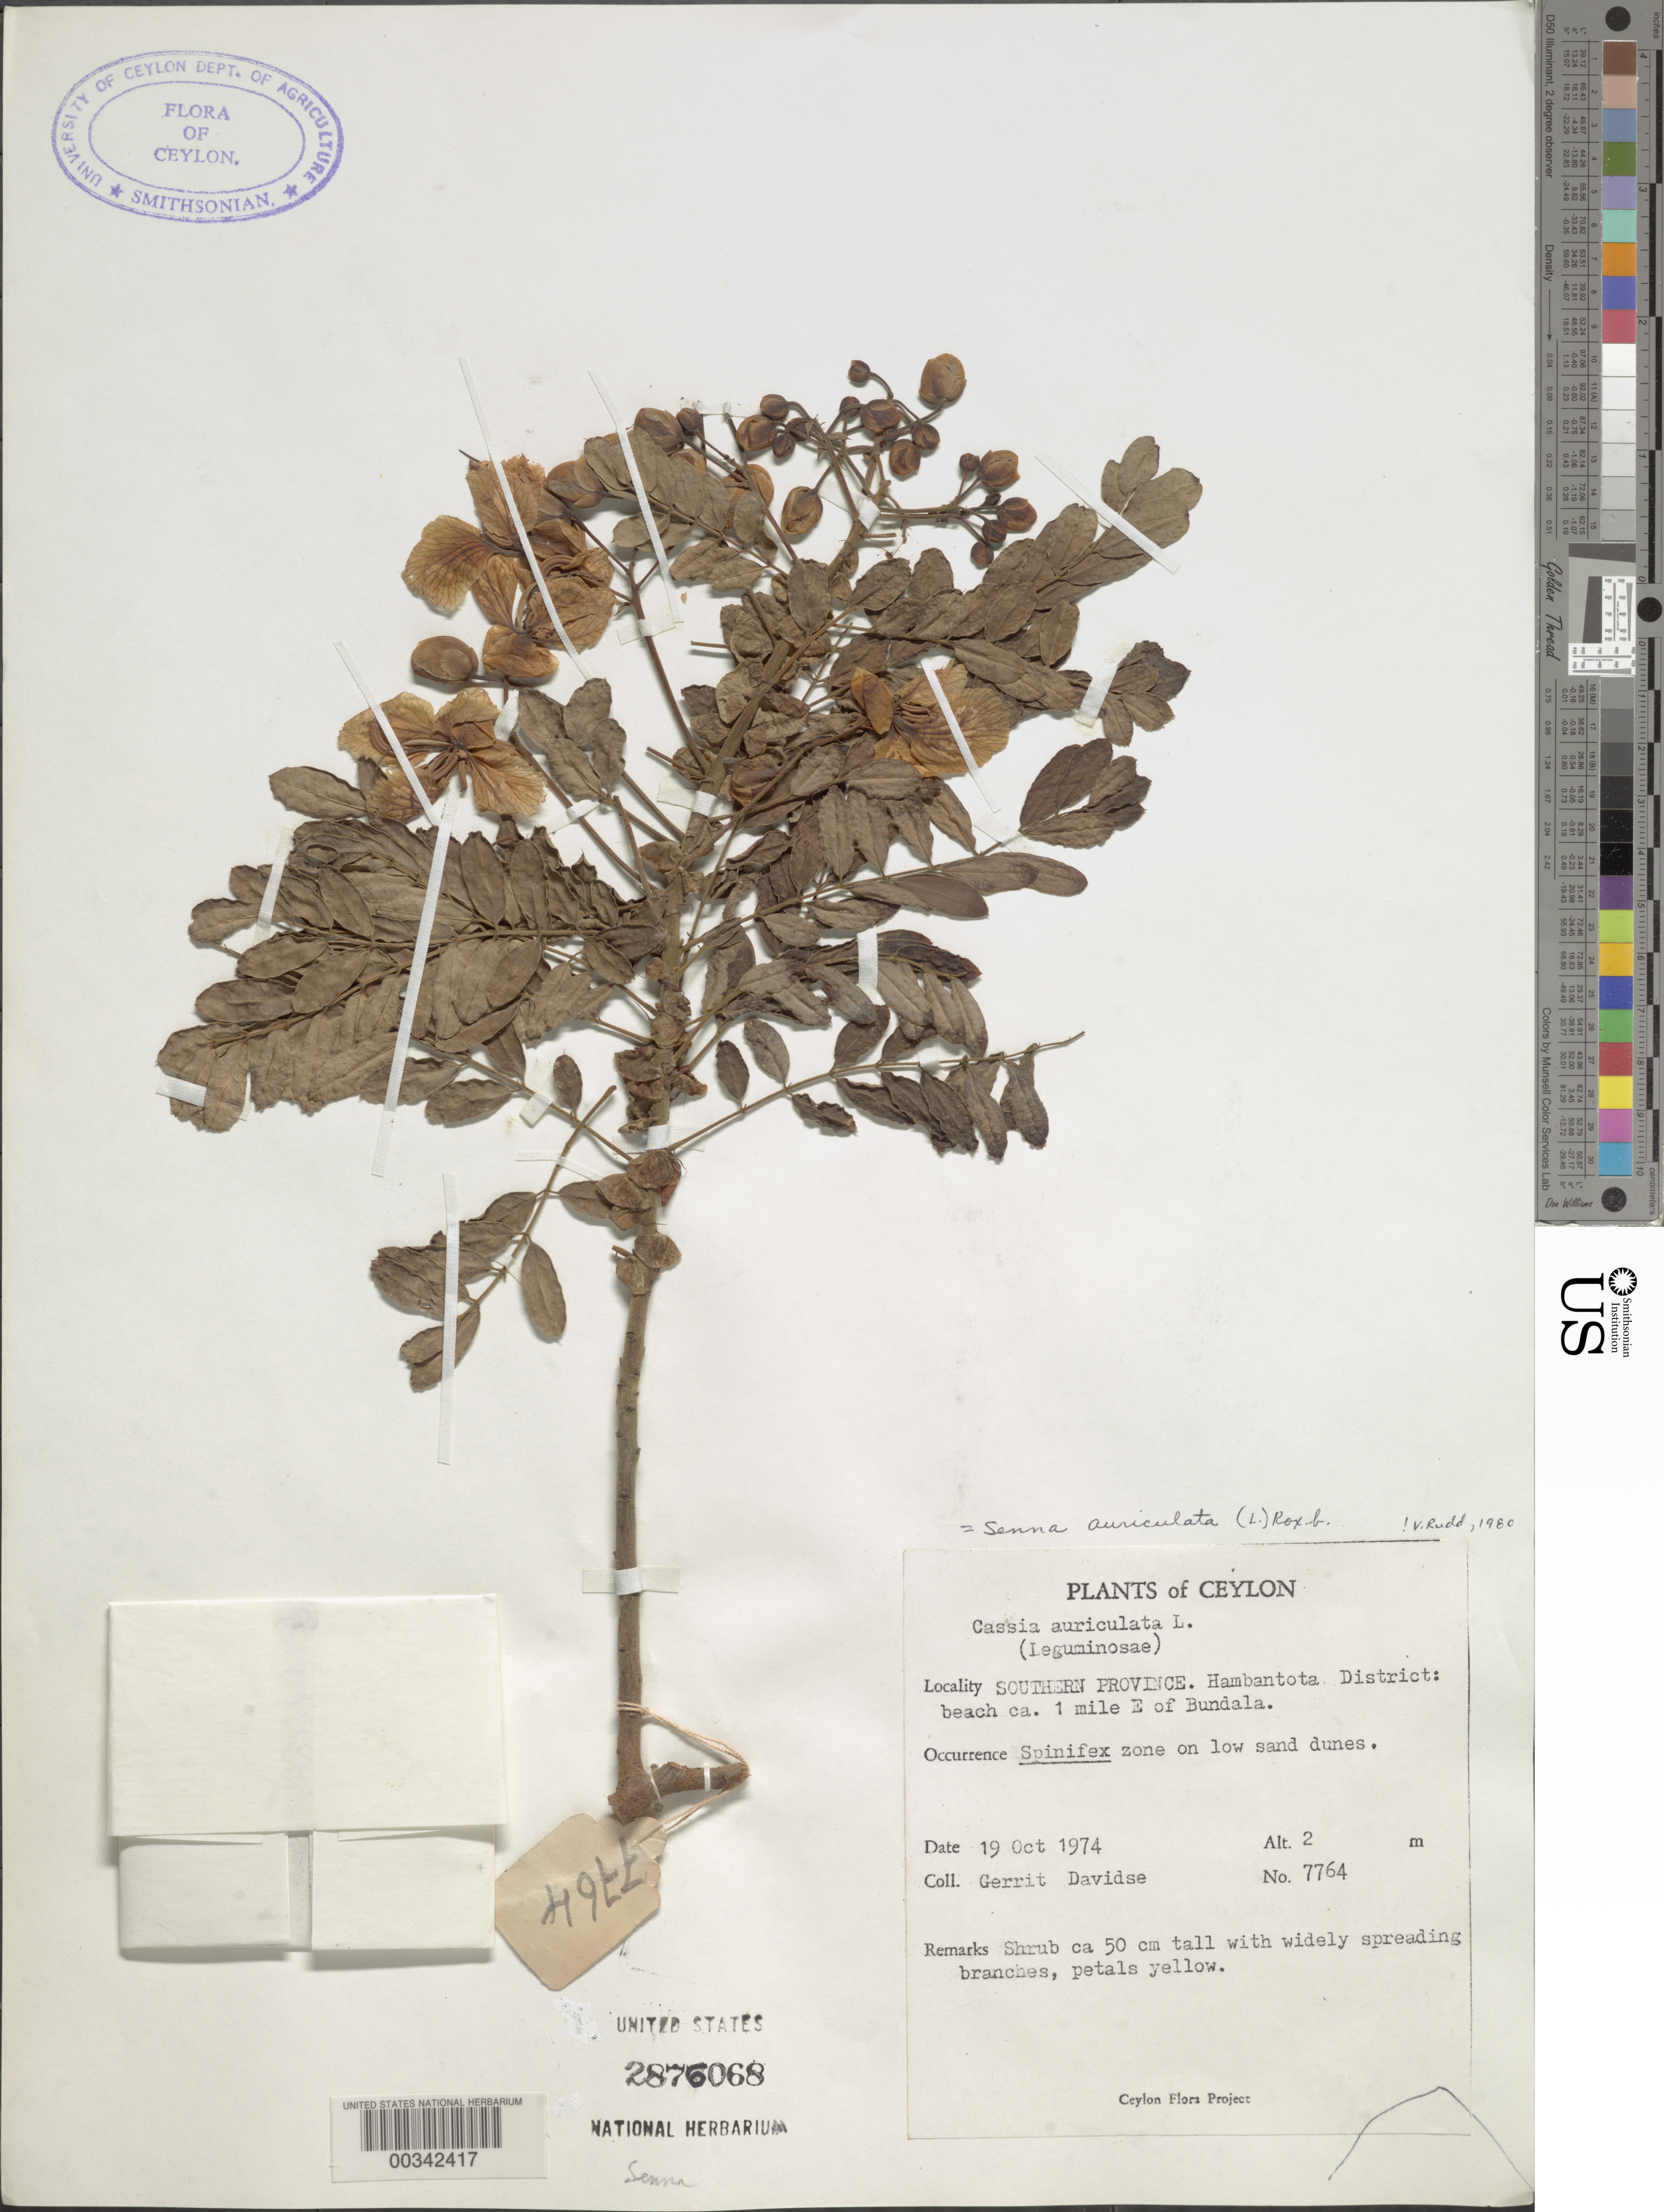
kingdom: Plantae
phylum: Tracheophyta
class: Magnoliopsida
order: Fabales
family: Fabaceae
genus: Senna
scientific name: Senna auriculata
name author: (L.) Roxb.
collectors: G. Davidse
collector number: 7764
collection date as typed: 19 Oct 1974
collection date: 1974-10-19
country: Sri Lanka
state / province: Southern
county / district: Hambantota Dist.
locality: Ca 1 mi e of bundala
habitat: Beach; low sand dunes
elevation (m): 2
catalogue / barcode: US 2876068